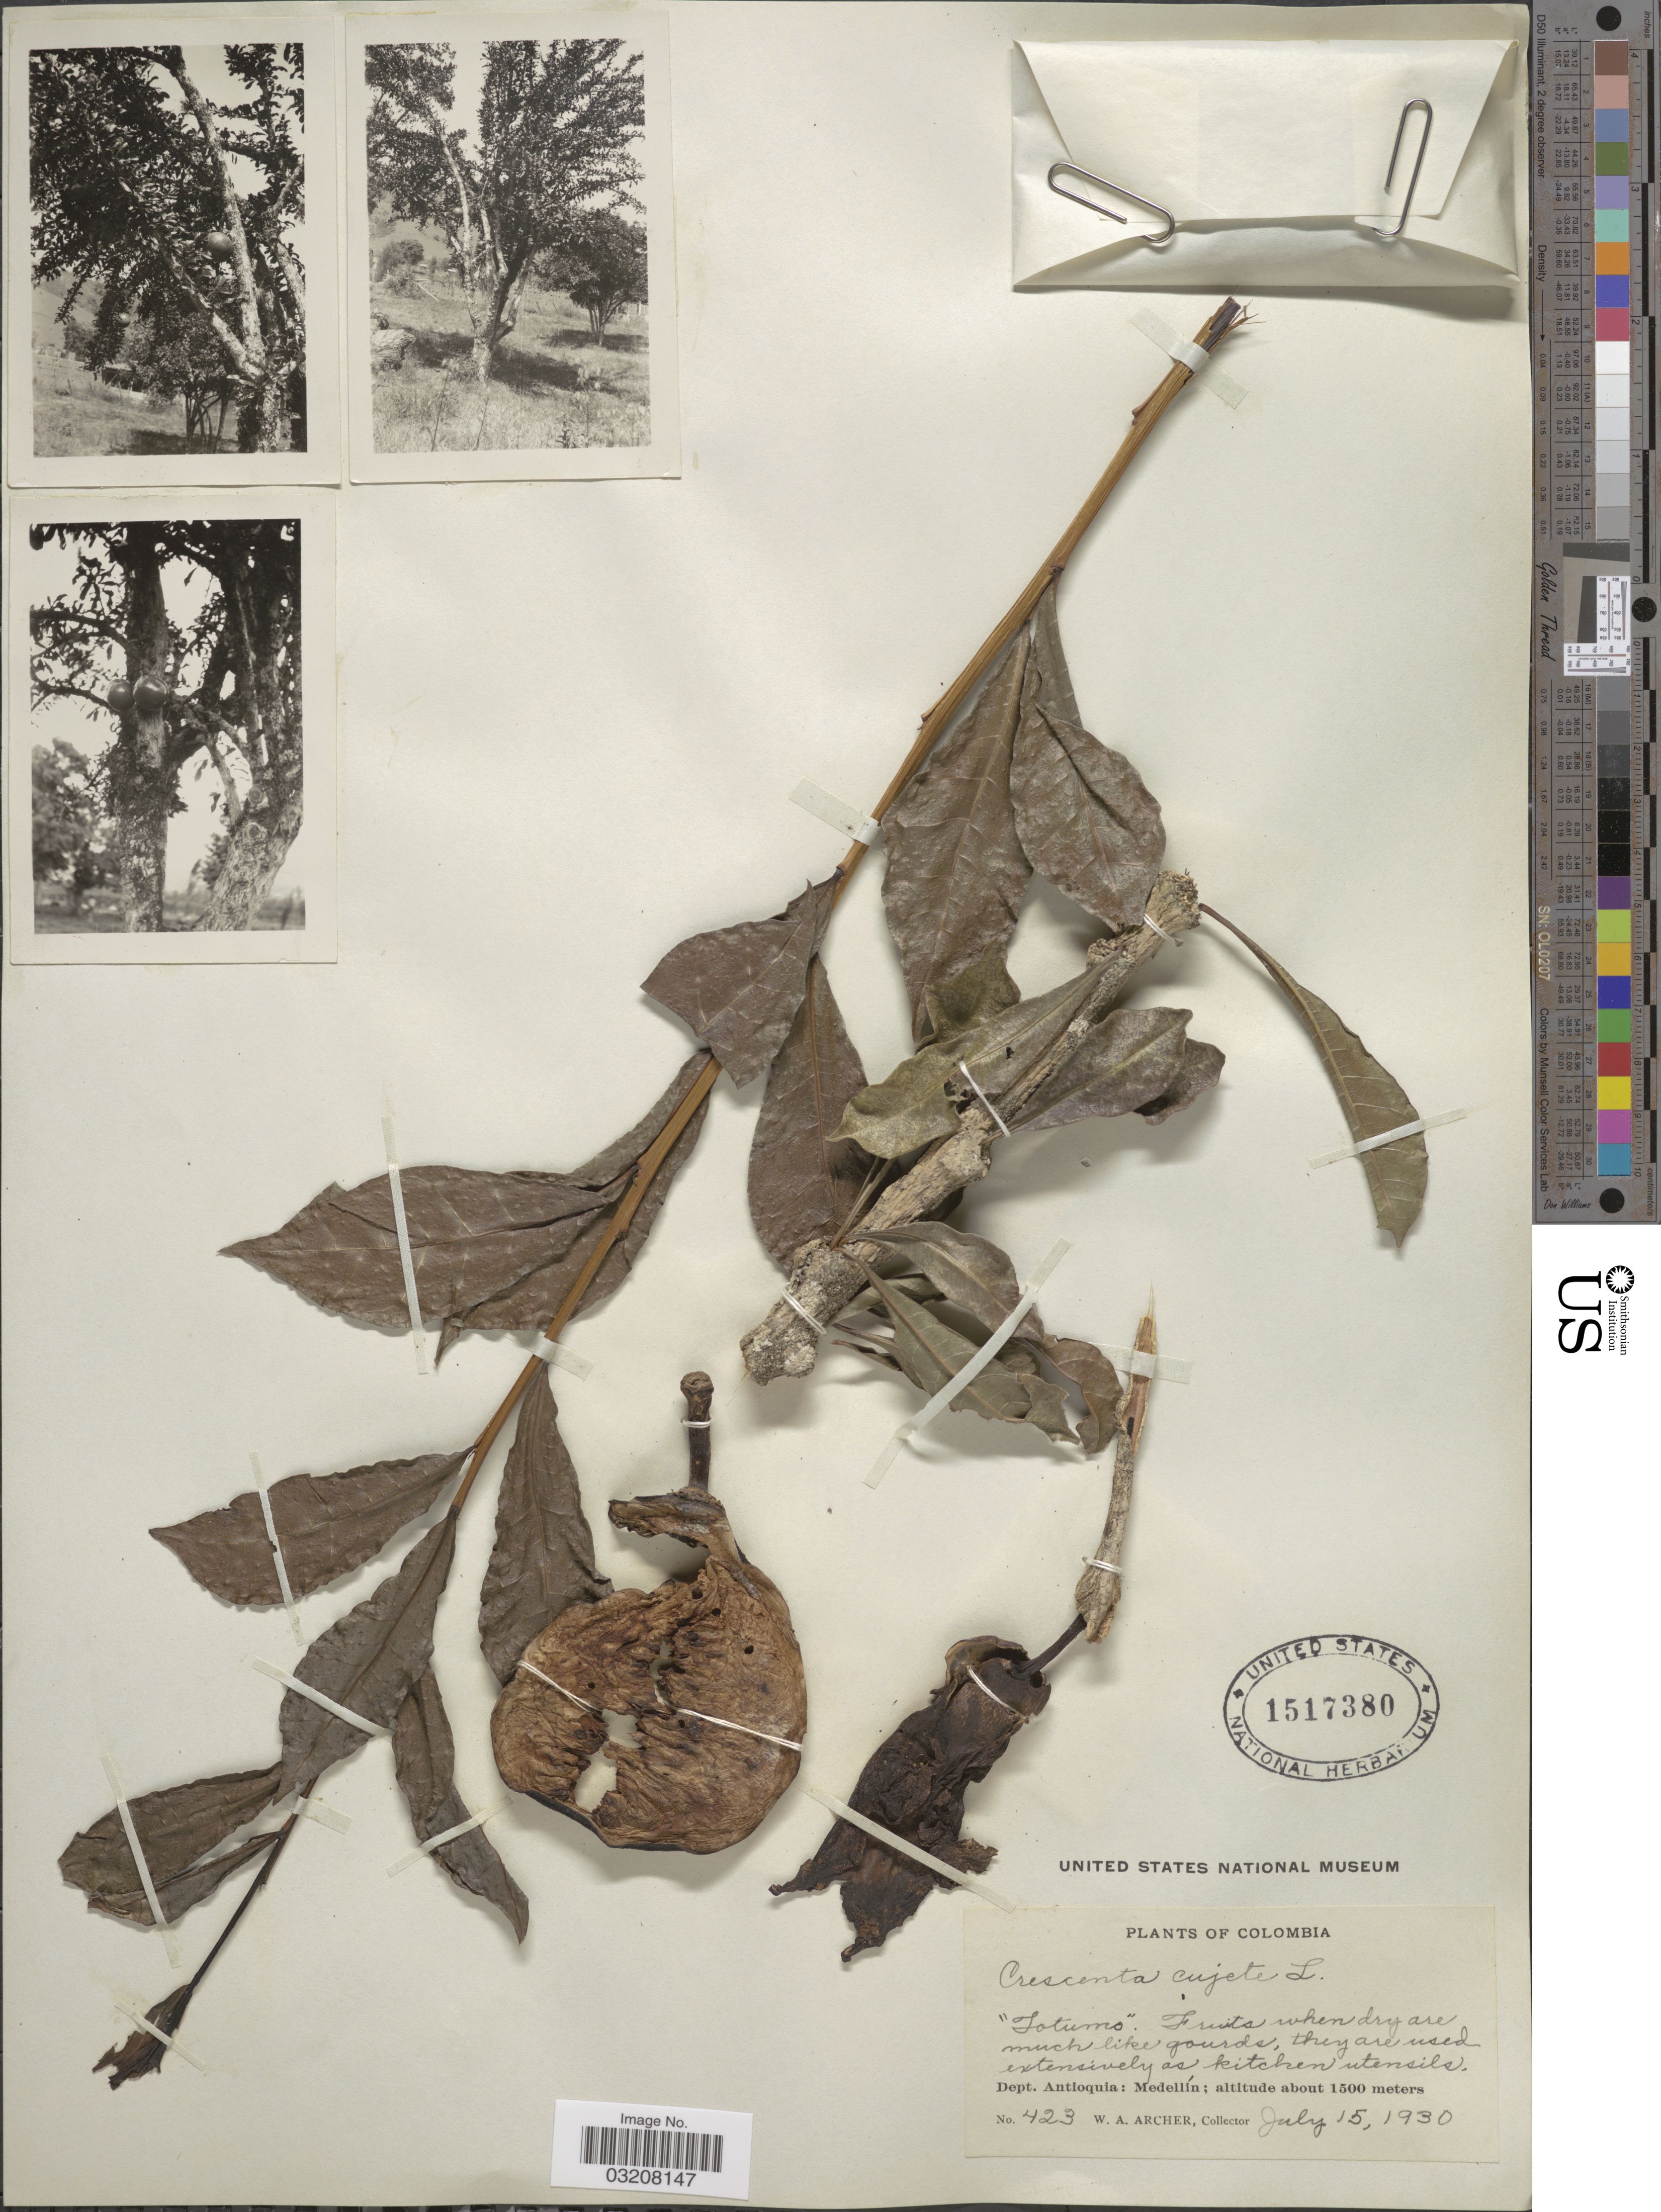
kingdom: Plantae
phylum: Tracheophyta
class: Magnoliopsida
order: Lamiales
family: Bignoniaceae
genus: Crescentia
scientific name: Crescentia cujete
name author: L.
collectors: W. Archer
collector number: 423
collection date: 1930-07-15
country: Colombia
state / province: Antioquia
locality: Dept. Antioquia: Medellín.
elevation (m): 1500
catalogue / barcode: US 1517380